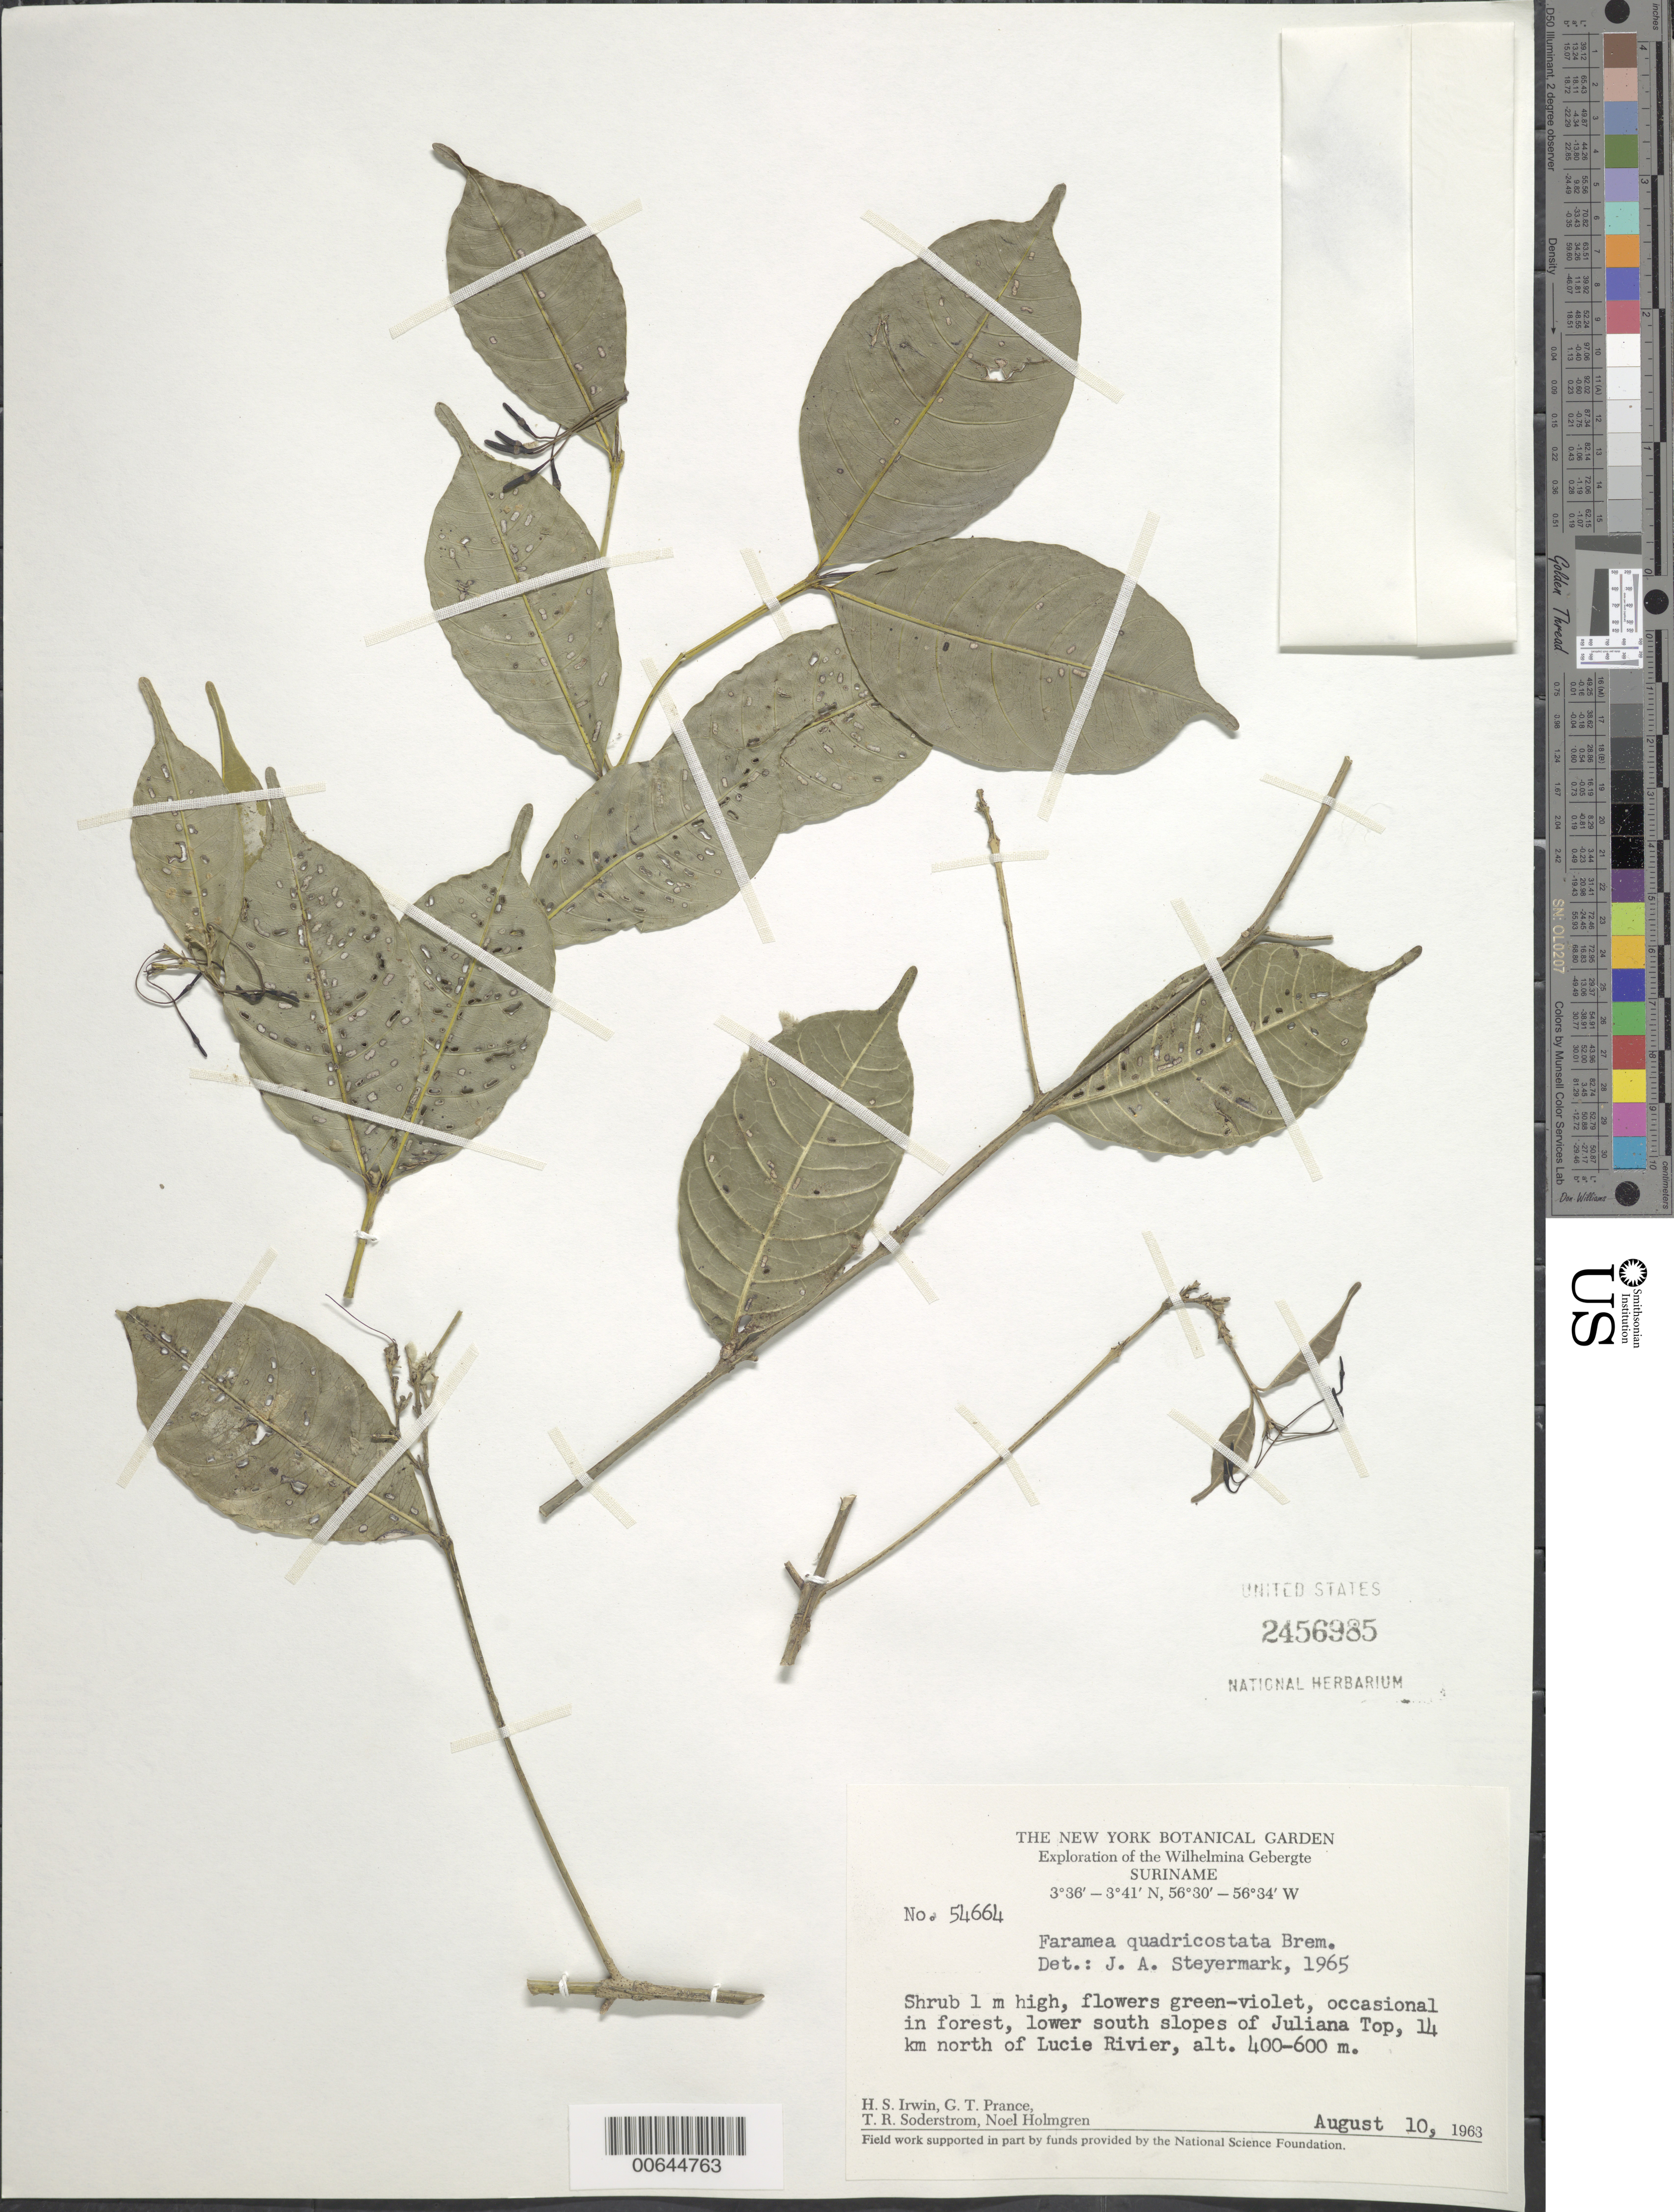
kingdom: Plantae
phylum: Tracheophyta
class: Magnoliopsida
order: Gentianales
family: Rubiaceae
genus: Faramea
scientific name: Faramea quadricostata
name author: Bremek.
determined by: Steyermark, Julian A., (VEN)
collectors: H. Irwin, G. T. Prance, T. R. Soderstrom & N. H. Holmgren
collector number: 54664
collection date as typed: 10-Aug-63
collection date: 1963-08-10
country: Suriname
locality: Wilhelminagebergte (Wilhelmina Mts.), Juliana Top, 14 km N of Lucie R.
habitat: Forest, lower south slopes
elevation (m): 400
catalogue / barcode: US 2456985